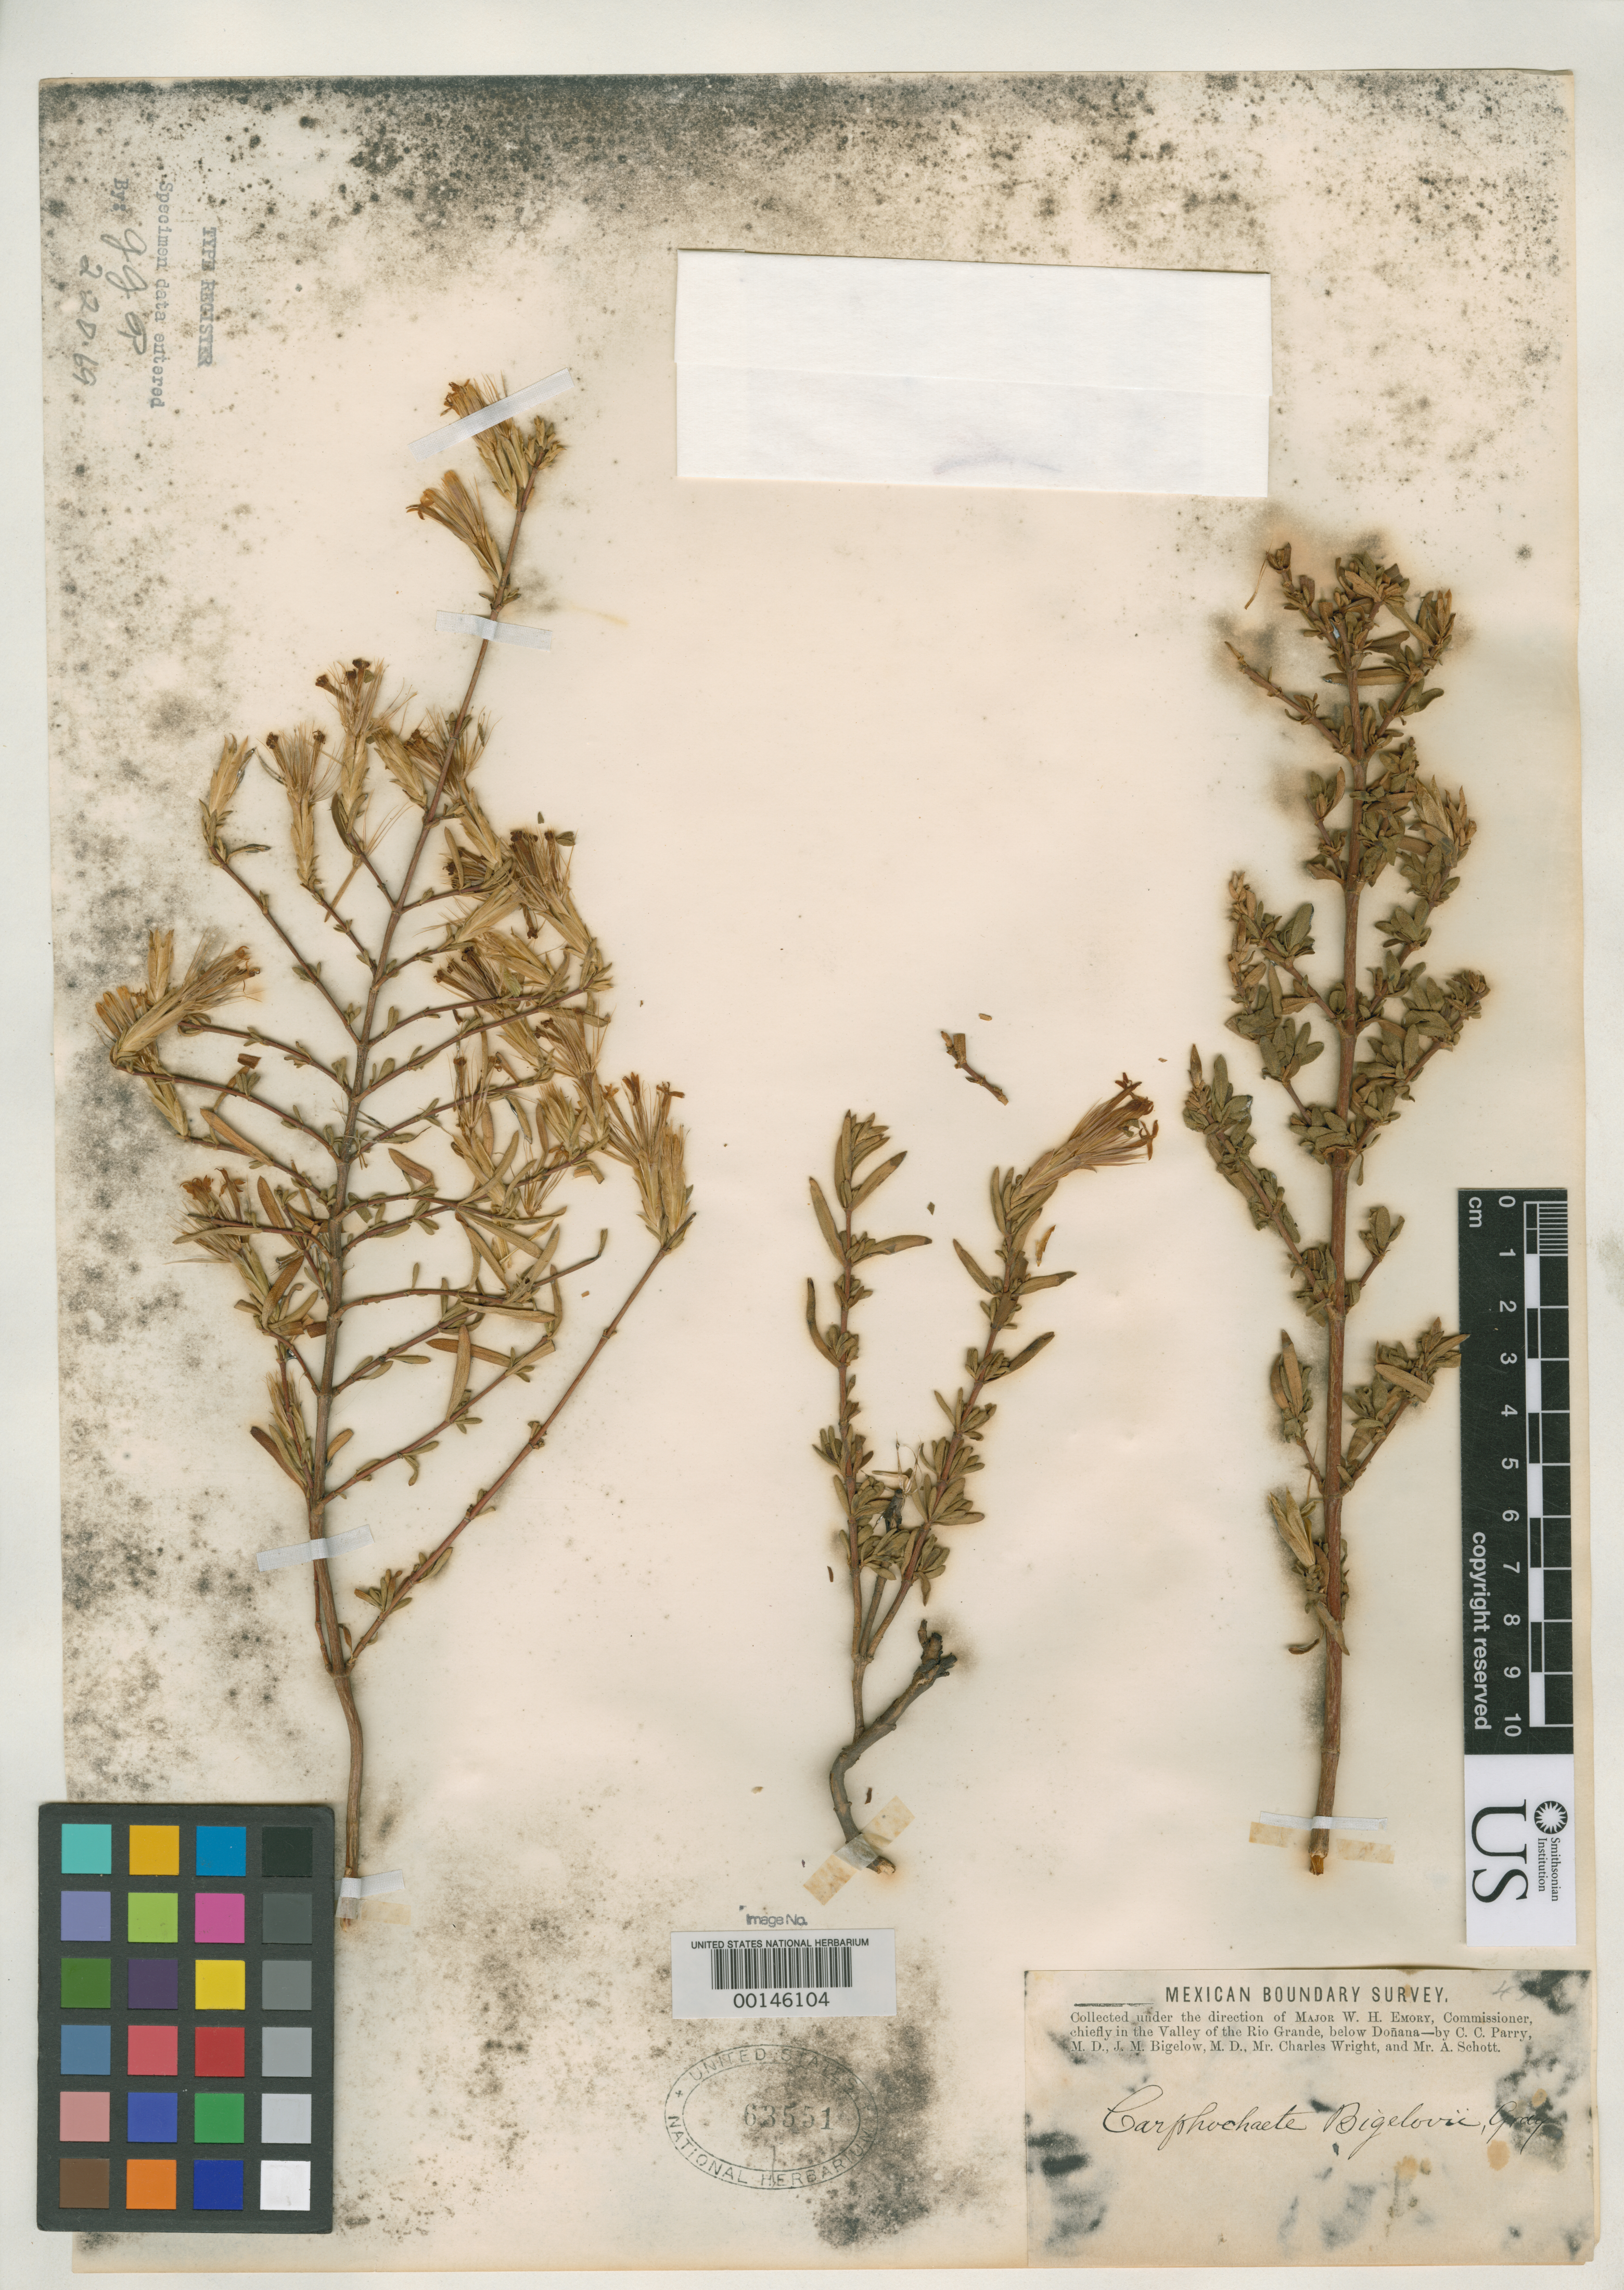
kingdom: Plantae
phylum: Tracheophyta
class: Magnoliopsida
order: Asterales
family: Asteraceae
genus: Carphochaete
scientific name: Carphochaete bigelovii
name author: A. Gray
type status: Type Collection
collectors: C. C. Parry, I. Bigelow, C. Wright & A. C. V. Schott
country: Mexico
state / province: Chihuahua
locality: Valley of the Rio Grande, below Donana.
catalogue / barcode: US 63551